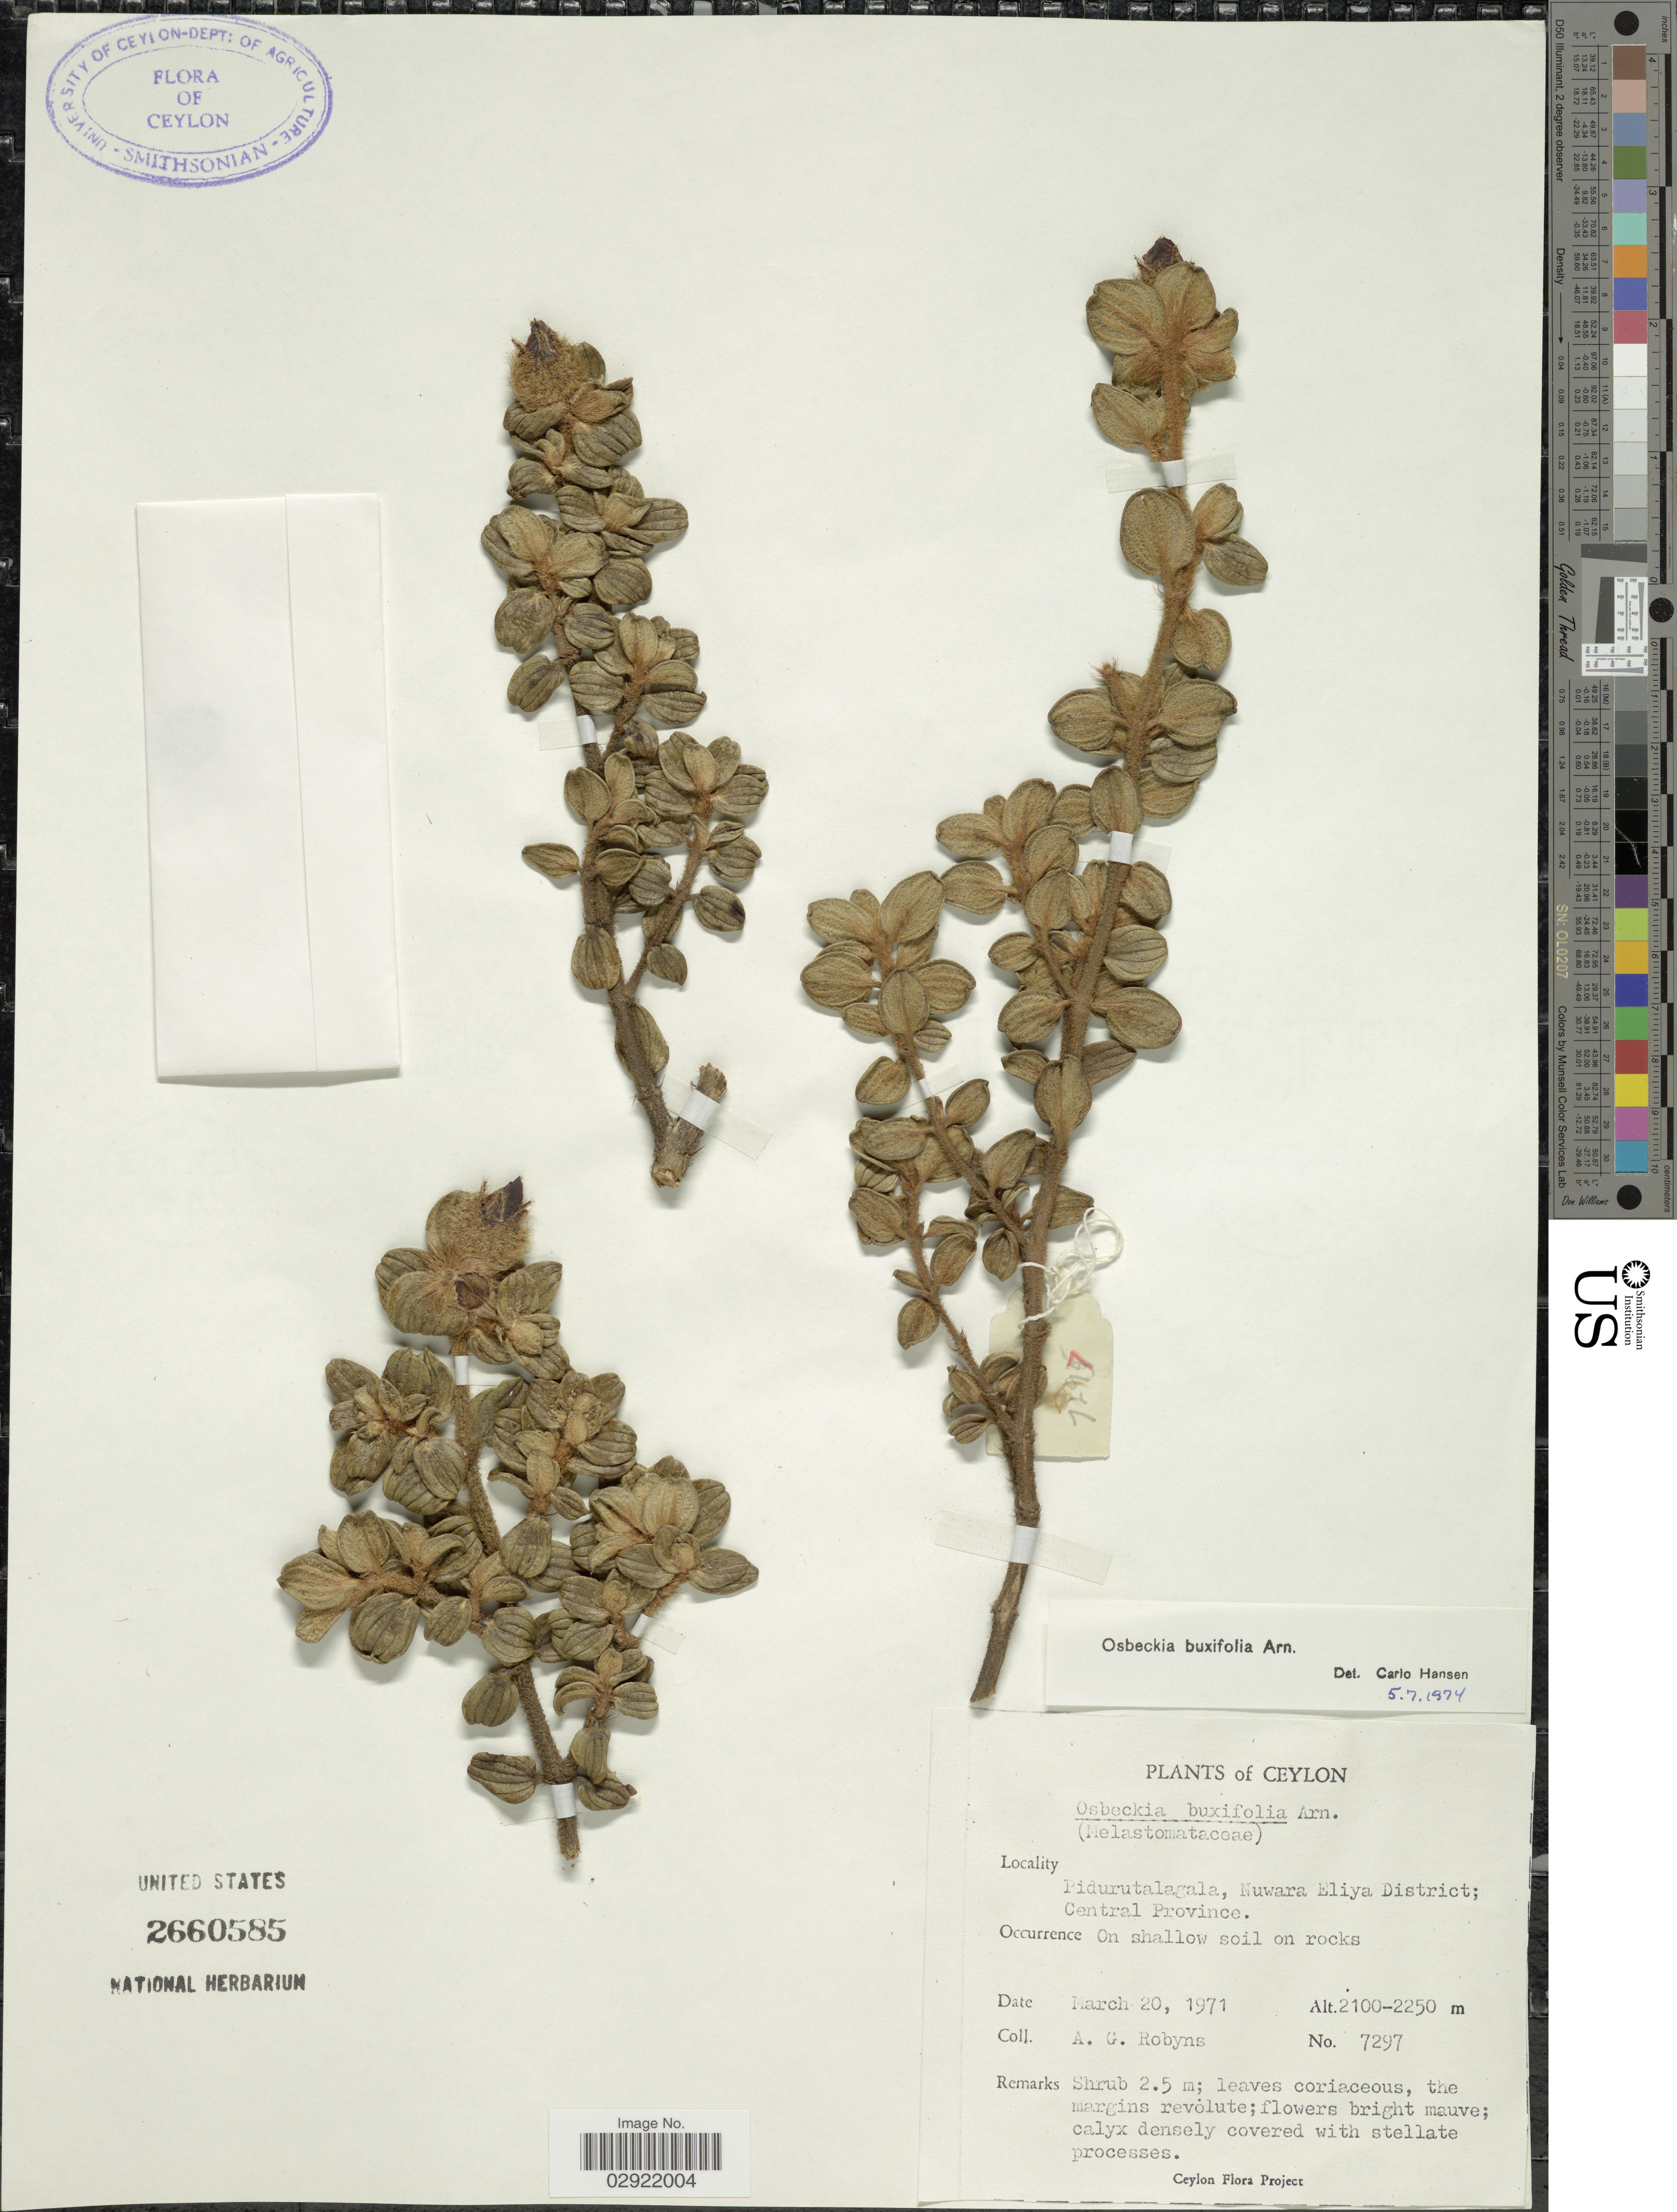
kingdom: Plantae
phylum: Tracheophyta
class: Magnoliopsida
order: Myrtales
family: Melastomataceae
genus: Osbeckia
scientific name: Osbeckia buxifolia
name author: Arn.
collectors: A. Robyns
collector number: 7297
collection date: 1971-03-20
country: Sri Lanka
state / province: Central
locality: Ceylon. Pidurutalagala, Nuwara Eliya District.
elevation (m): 2100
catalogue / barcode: US 2660585